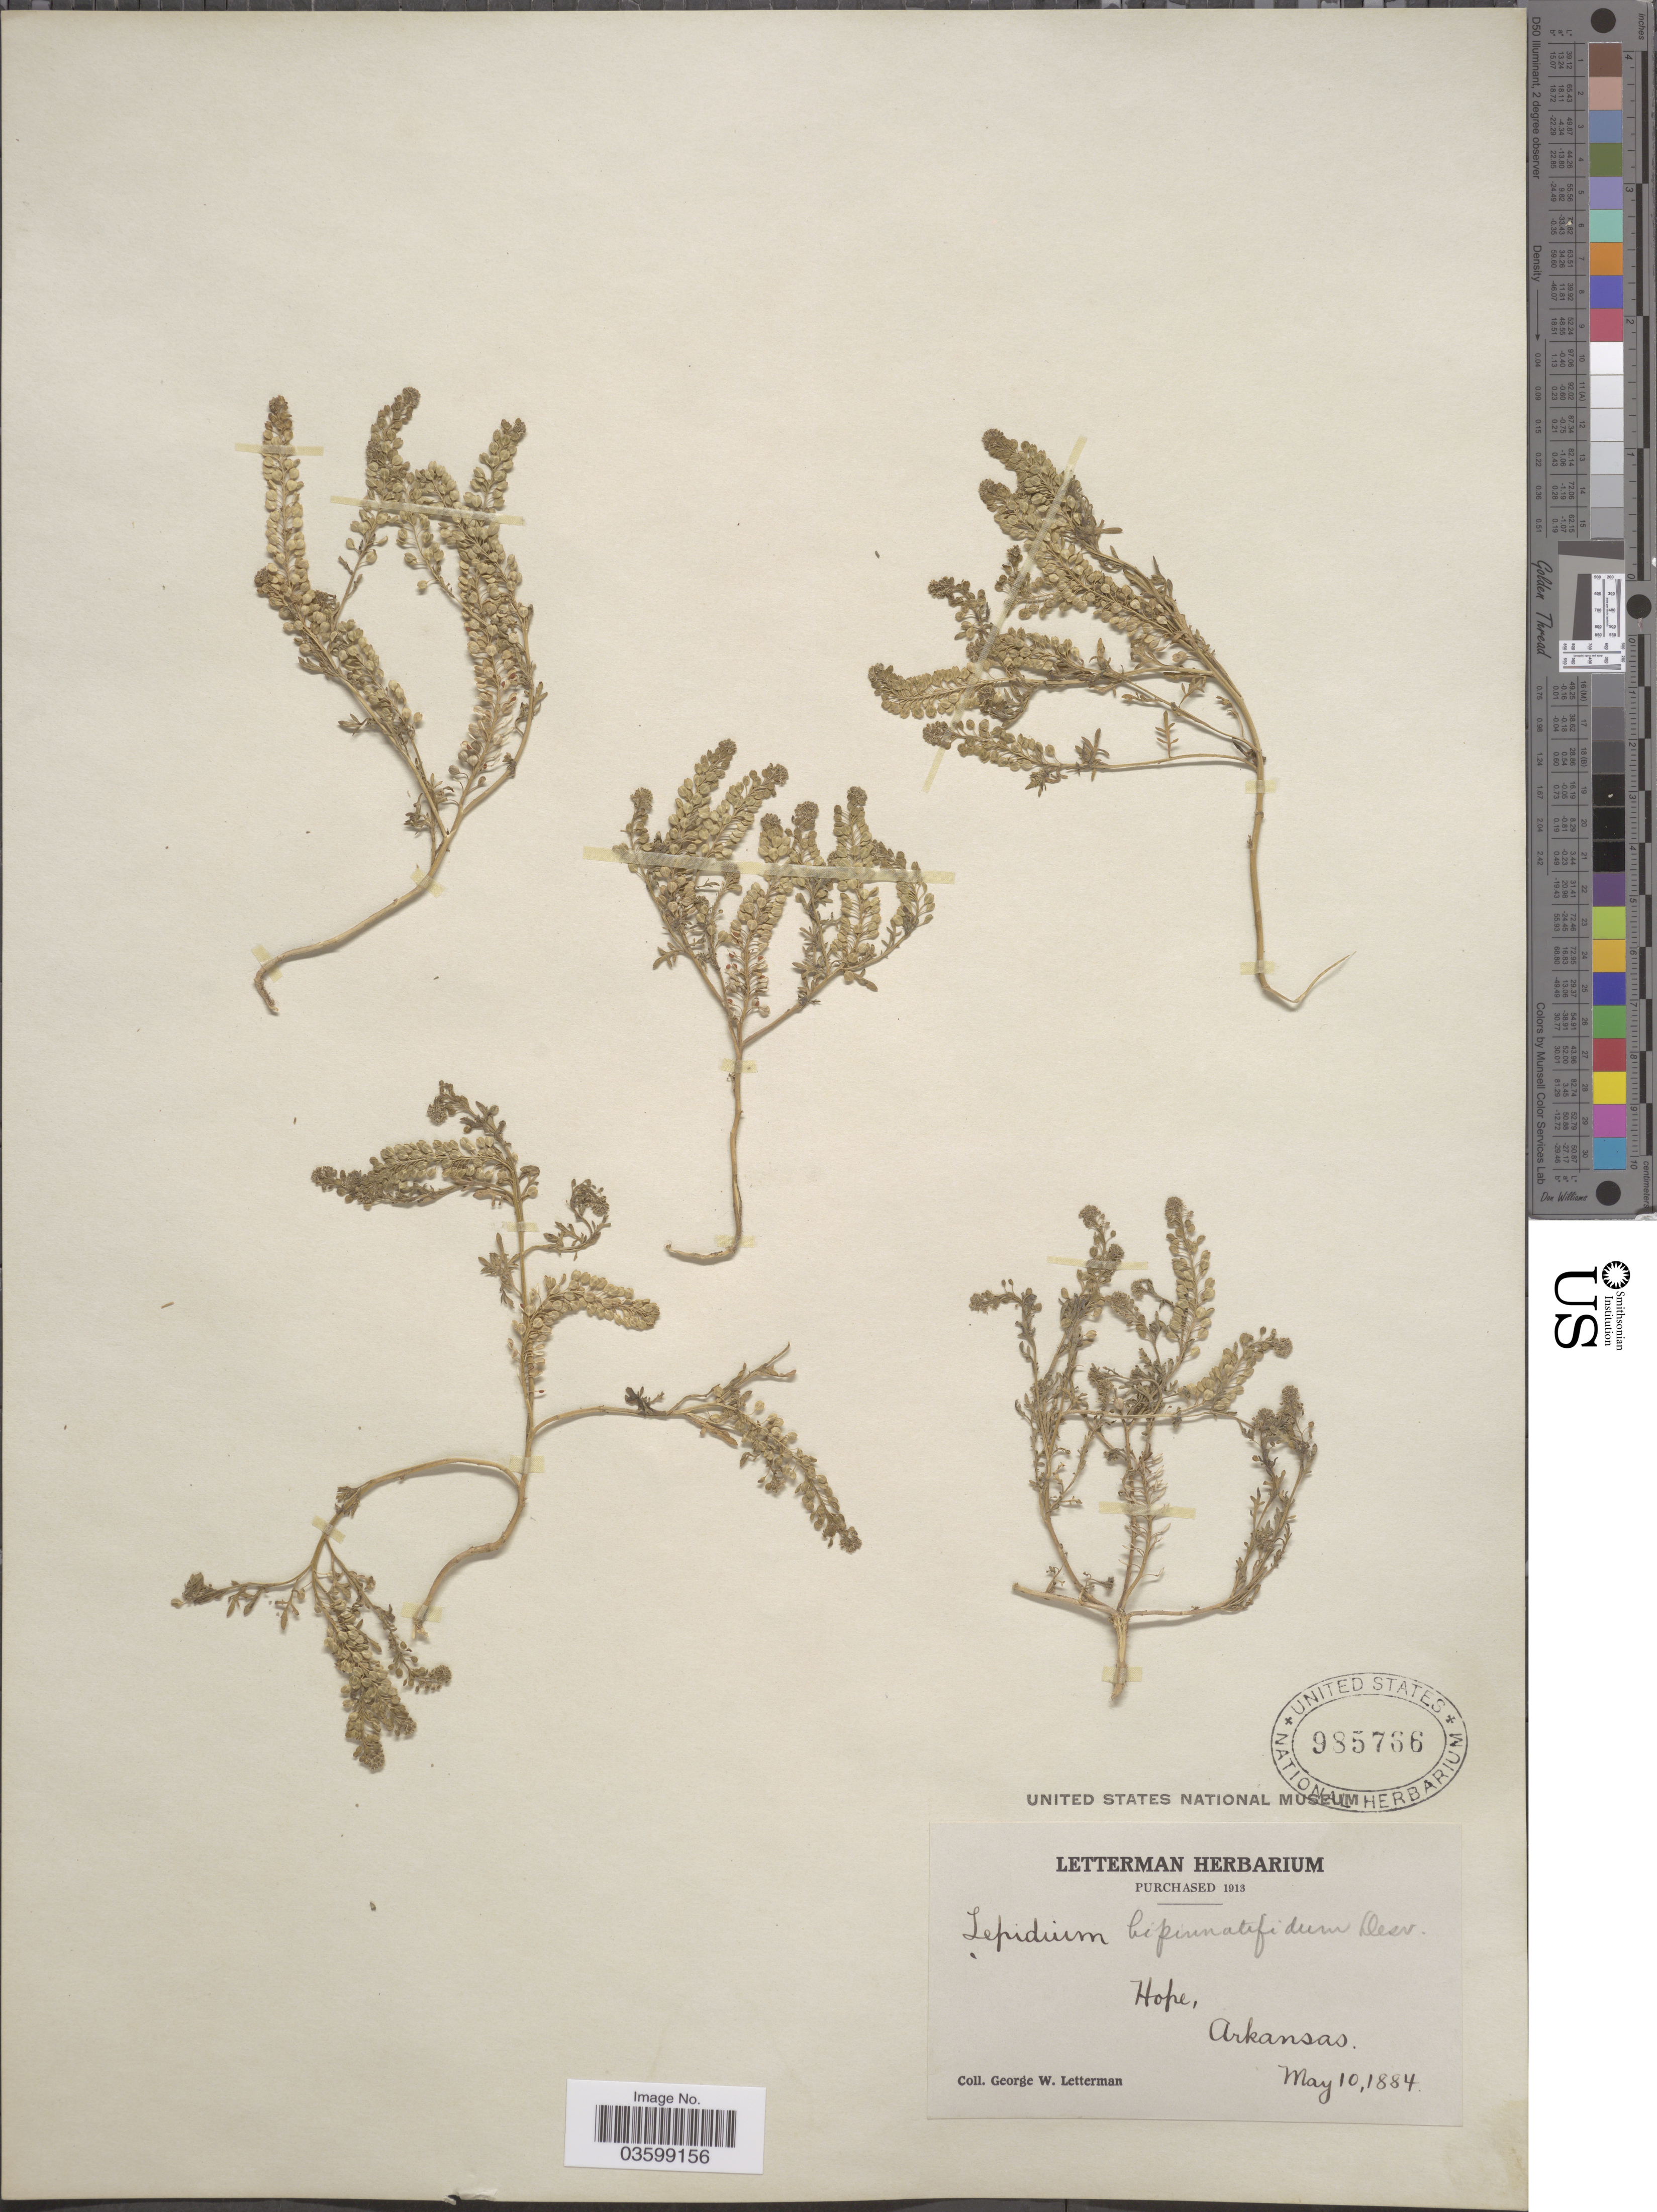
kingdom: Plantae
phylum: Tracheophyta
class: Magnoliopsida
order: Brassicales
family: Brassicaceae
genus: Lepidium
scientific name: Lepidium oblongum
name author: Small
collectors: G. W. Letterman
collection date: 1884-05-10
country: United States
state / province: Arkansas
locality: Hope.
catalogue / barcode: US 985766